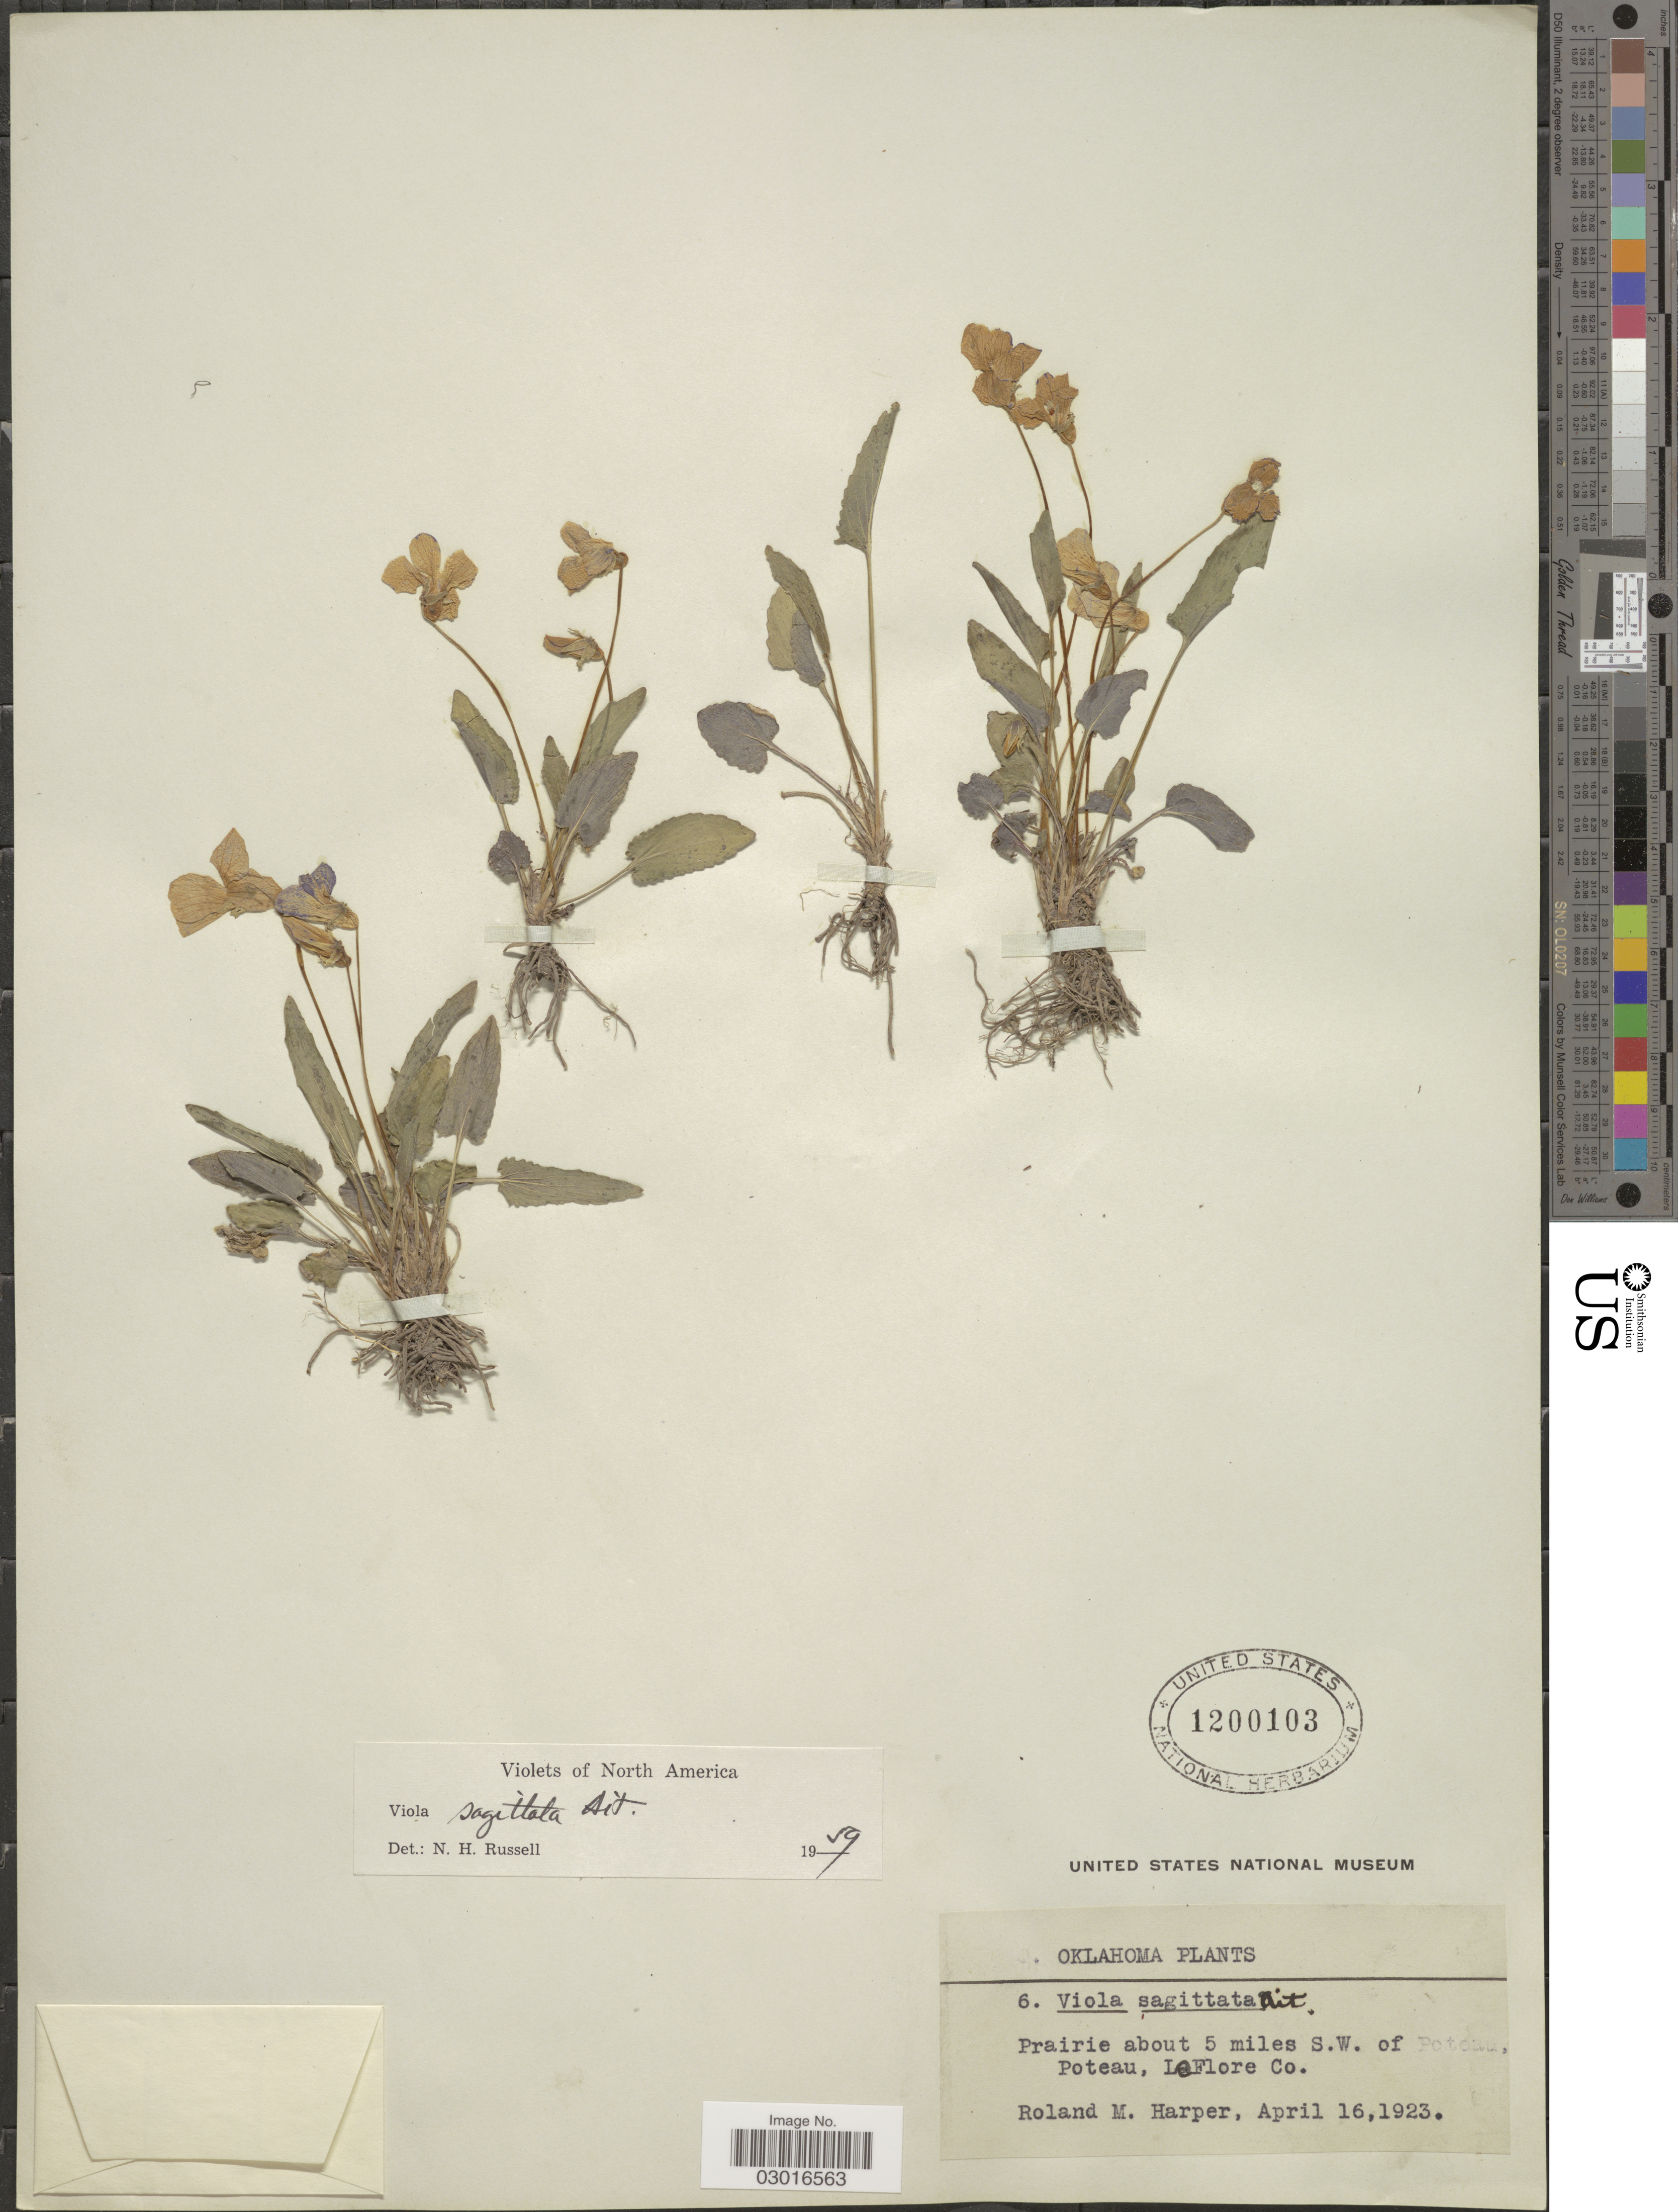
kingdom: Plantae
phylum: Tracheophyta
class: Magnoliopsida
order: Malpighiales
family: Violaceae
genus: Viola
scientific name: Viola sagittata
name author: Aiton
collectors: R. M. Harper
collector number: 6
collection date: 1923-04-16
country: United States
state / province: Oklahoma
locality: Prairie about 5 miles S.W. of Poteau, La Flore Co.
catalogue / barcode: US 1200103